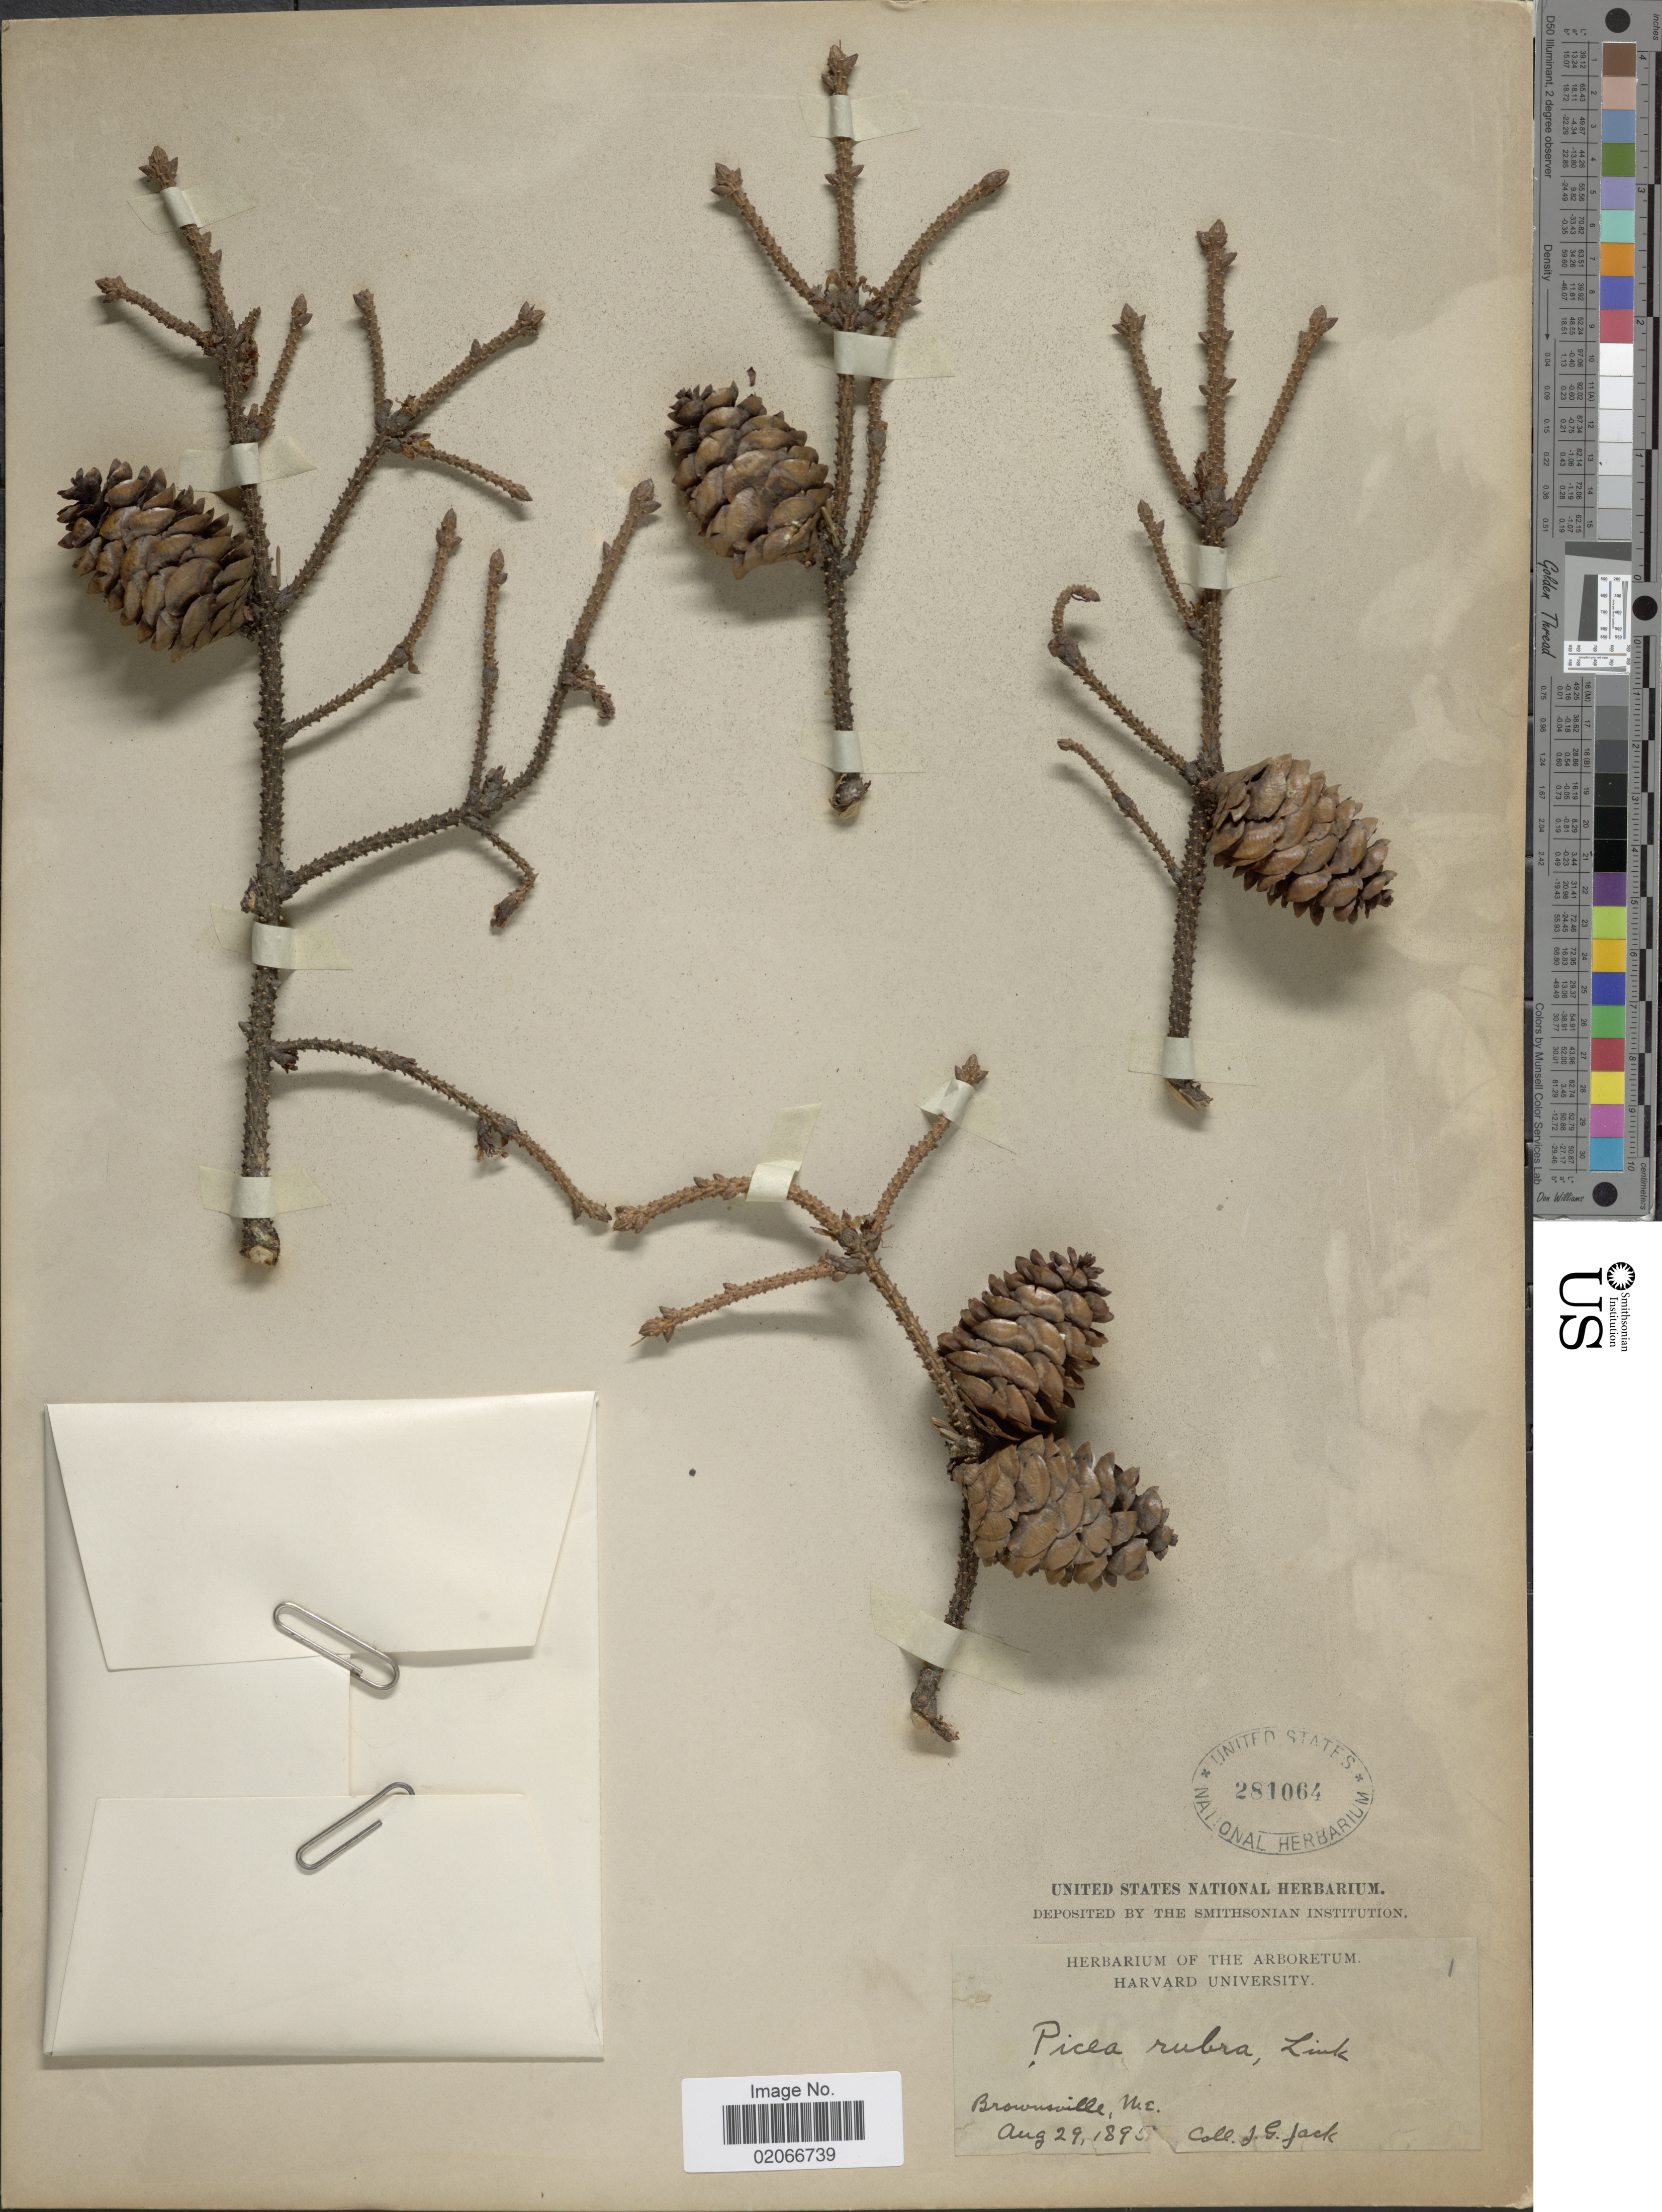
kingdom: Plantae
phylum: Tracheophyta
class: Pinopsida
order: Pinales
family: Pinaceae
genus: Picea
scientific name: Picea rubens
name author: Sarg.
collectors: J. G. Jack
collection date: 1895-08-29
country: United States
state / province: Maine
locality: Brownsville, Me.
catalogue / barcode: US 281064